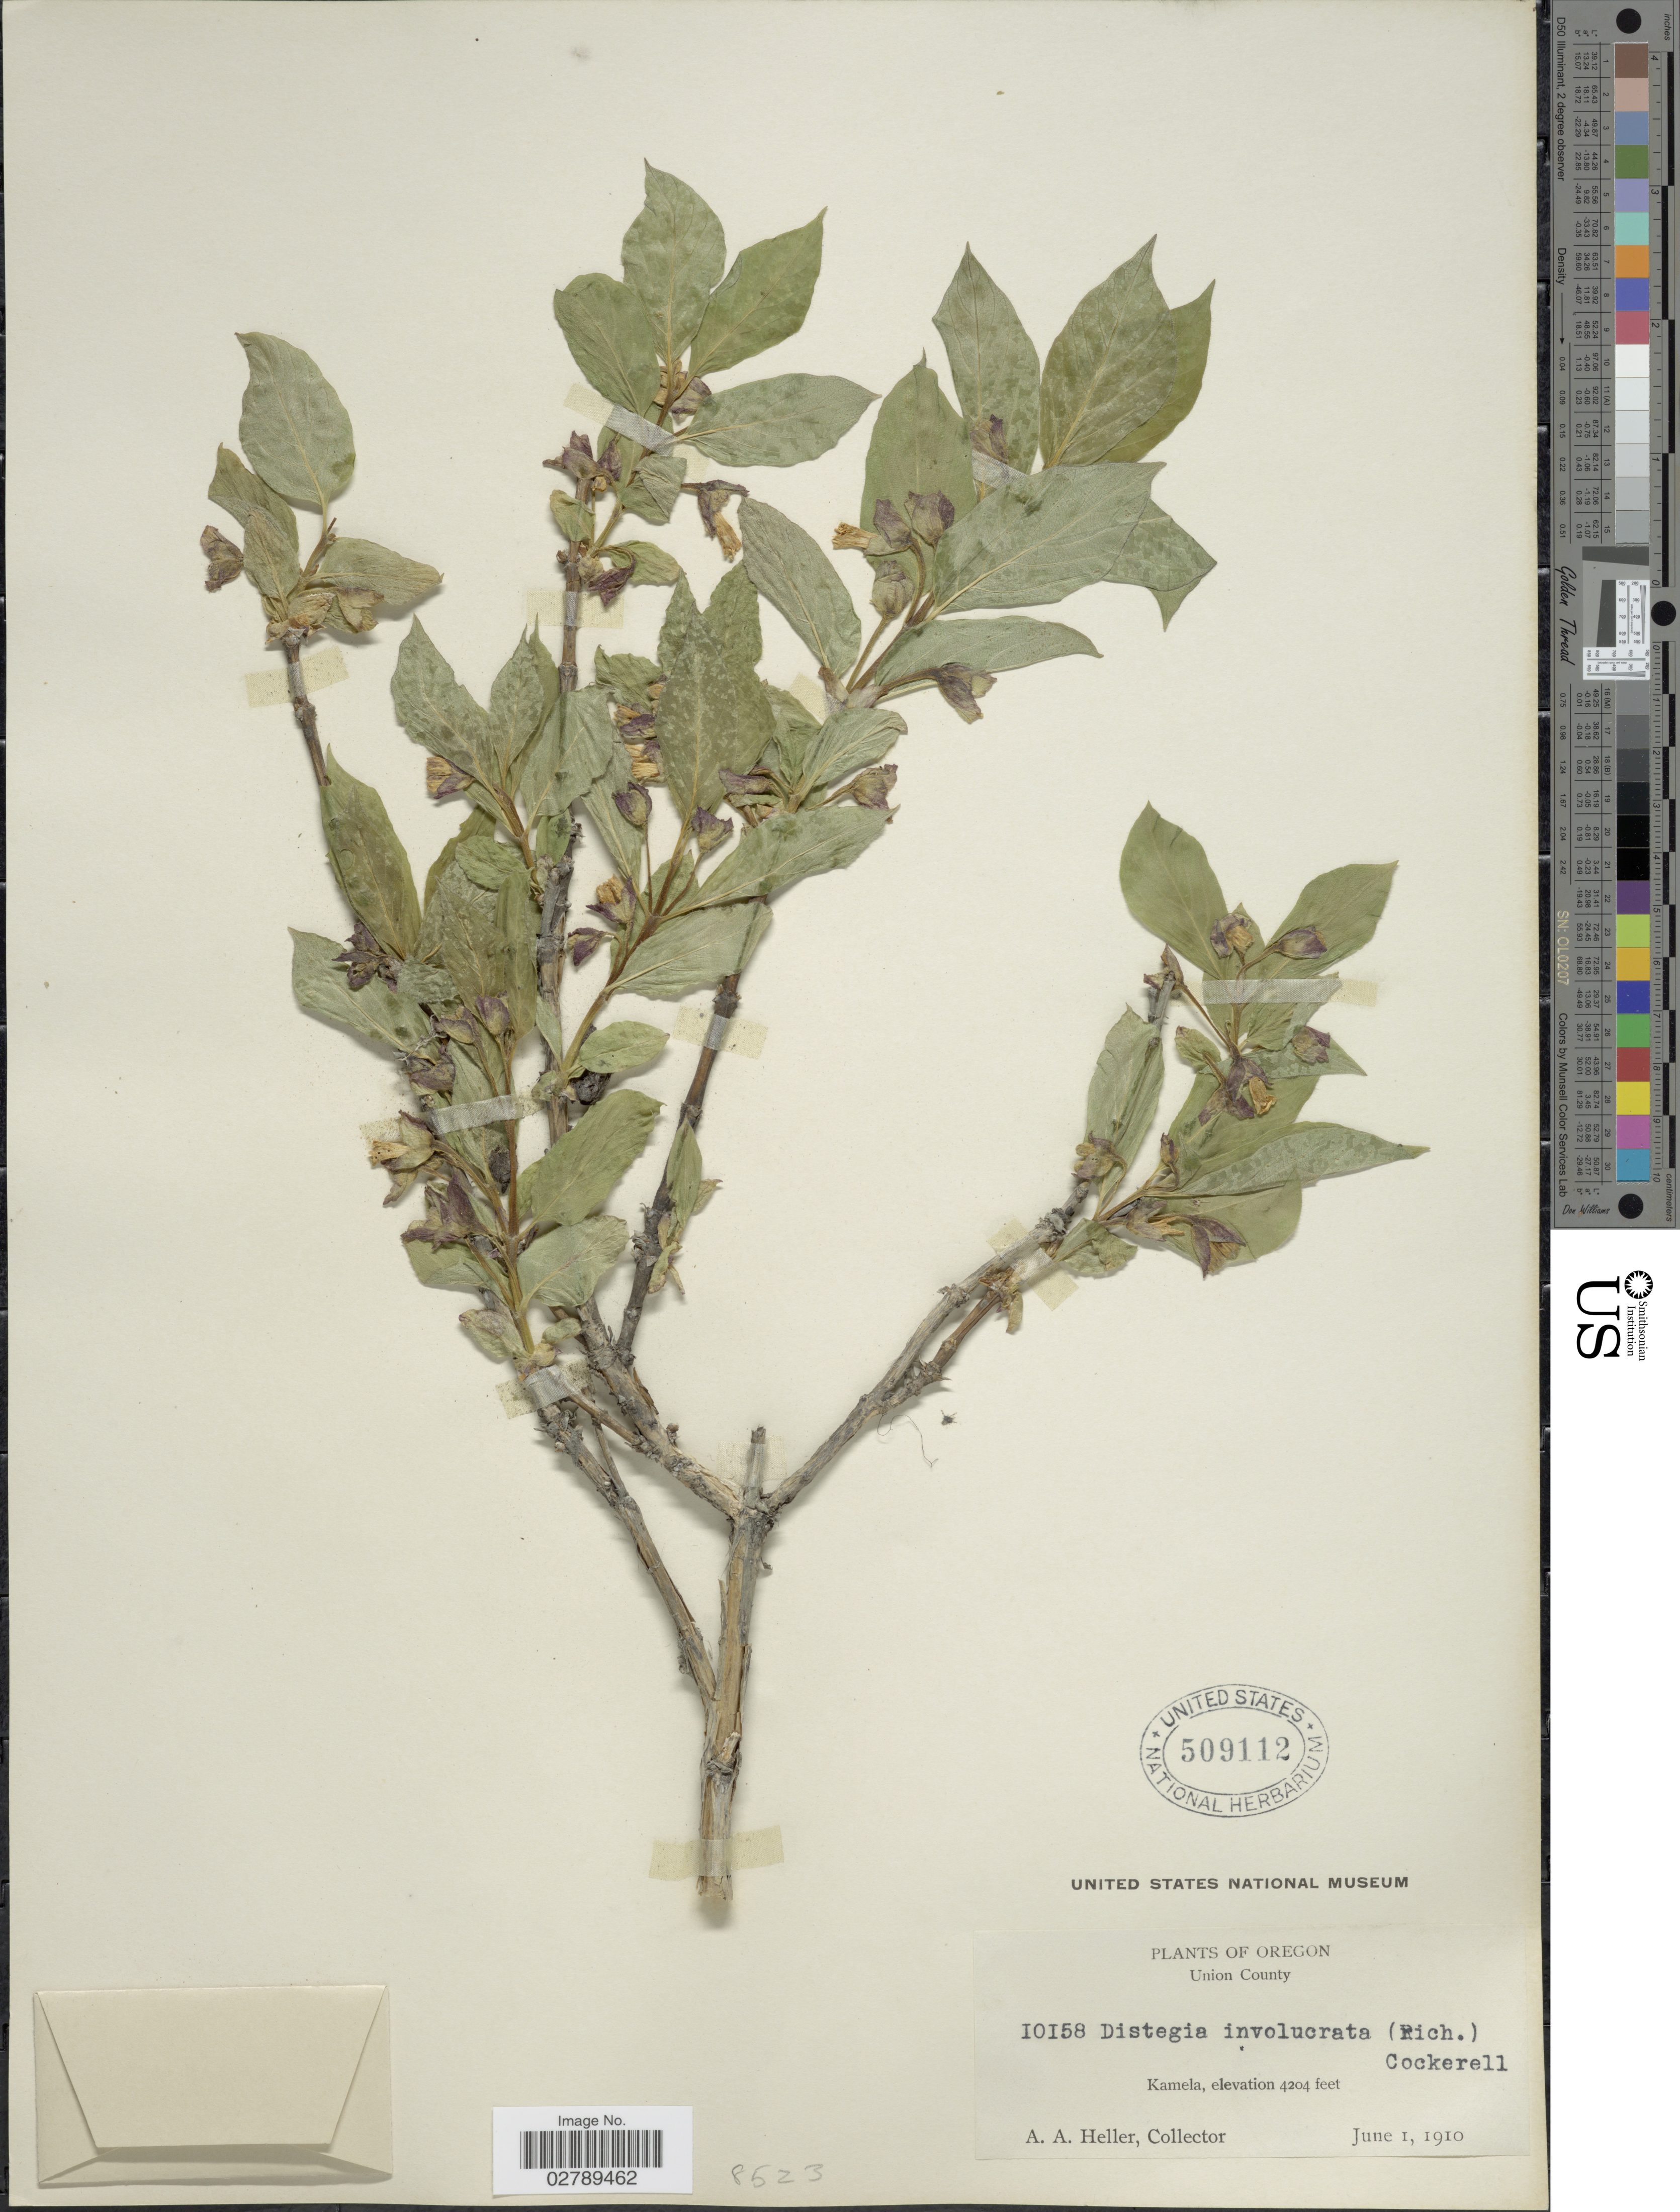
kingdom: Plantae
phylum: Tracheophyta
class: Magnoliopsida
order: Dipsacales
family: Caprifoliaceae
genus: Lonicera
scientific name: Lonicera involucrata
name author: (Richardson) Banks ex Spreng.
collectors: A. A. Heller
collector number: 8523?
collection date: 1910-06-01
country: United States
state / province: Oregon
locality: Union County. Kamela.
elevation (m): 1281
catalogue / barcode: US 509112